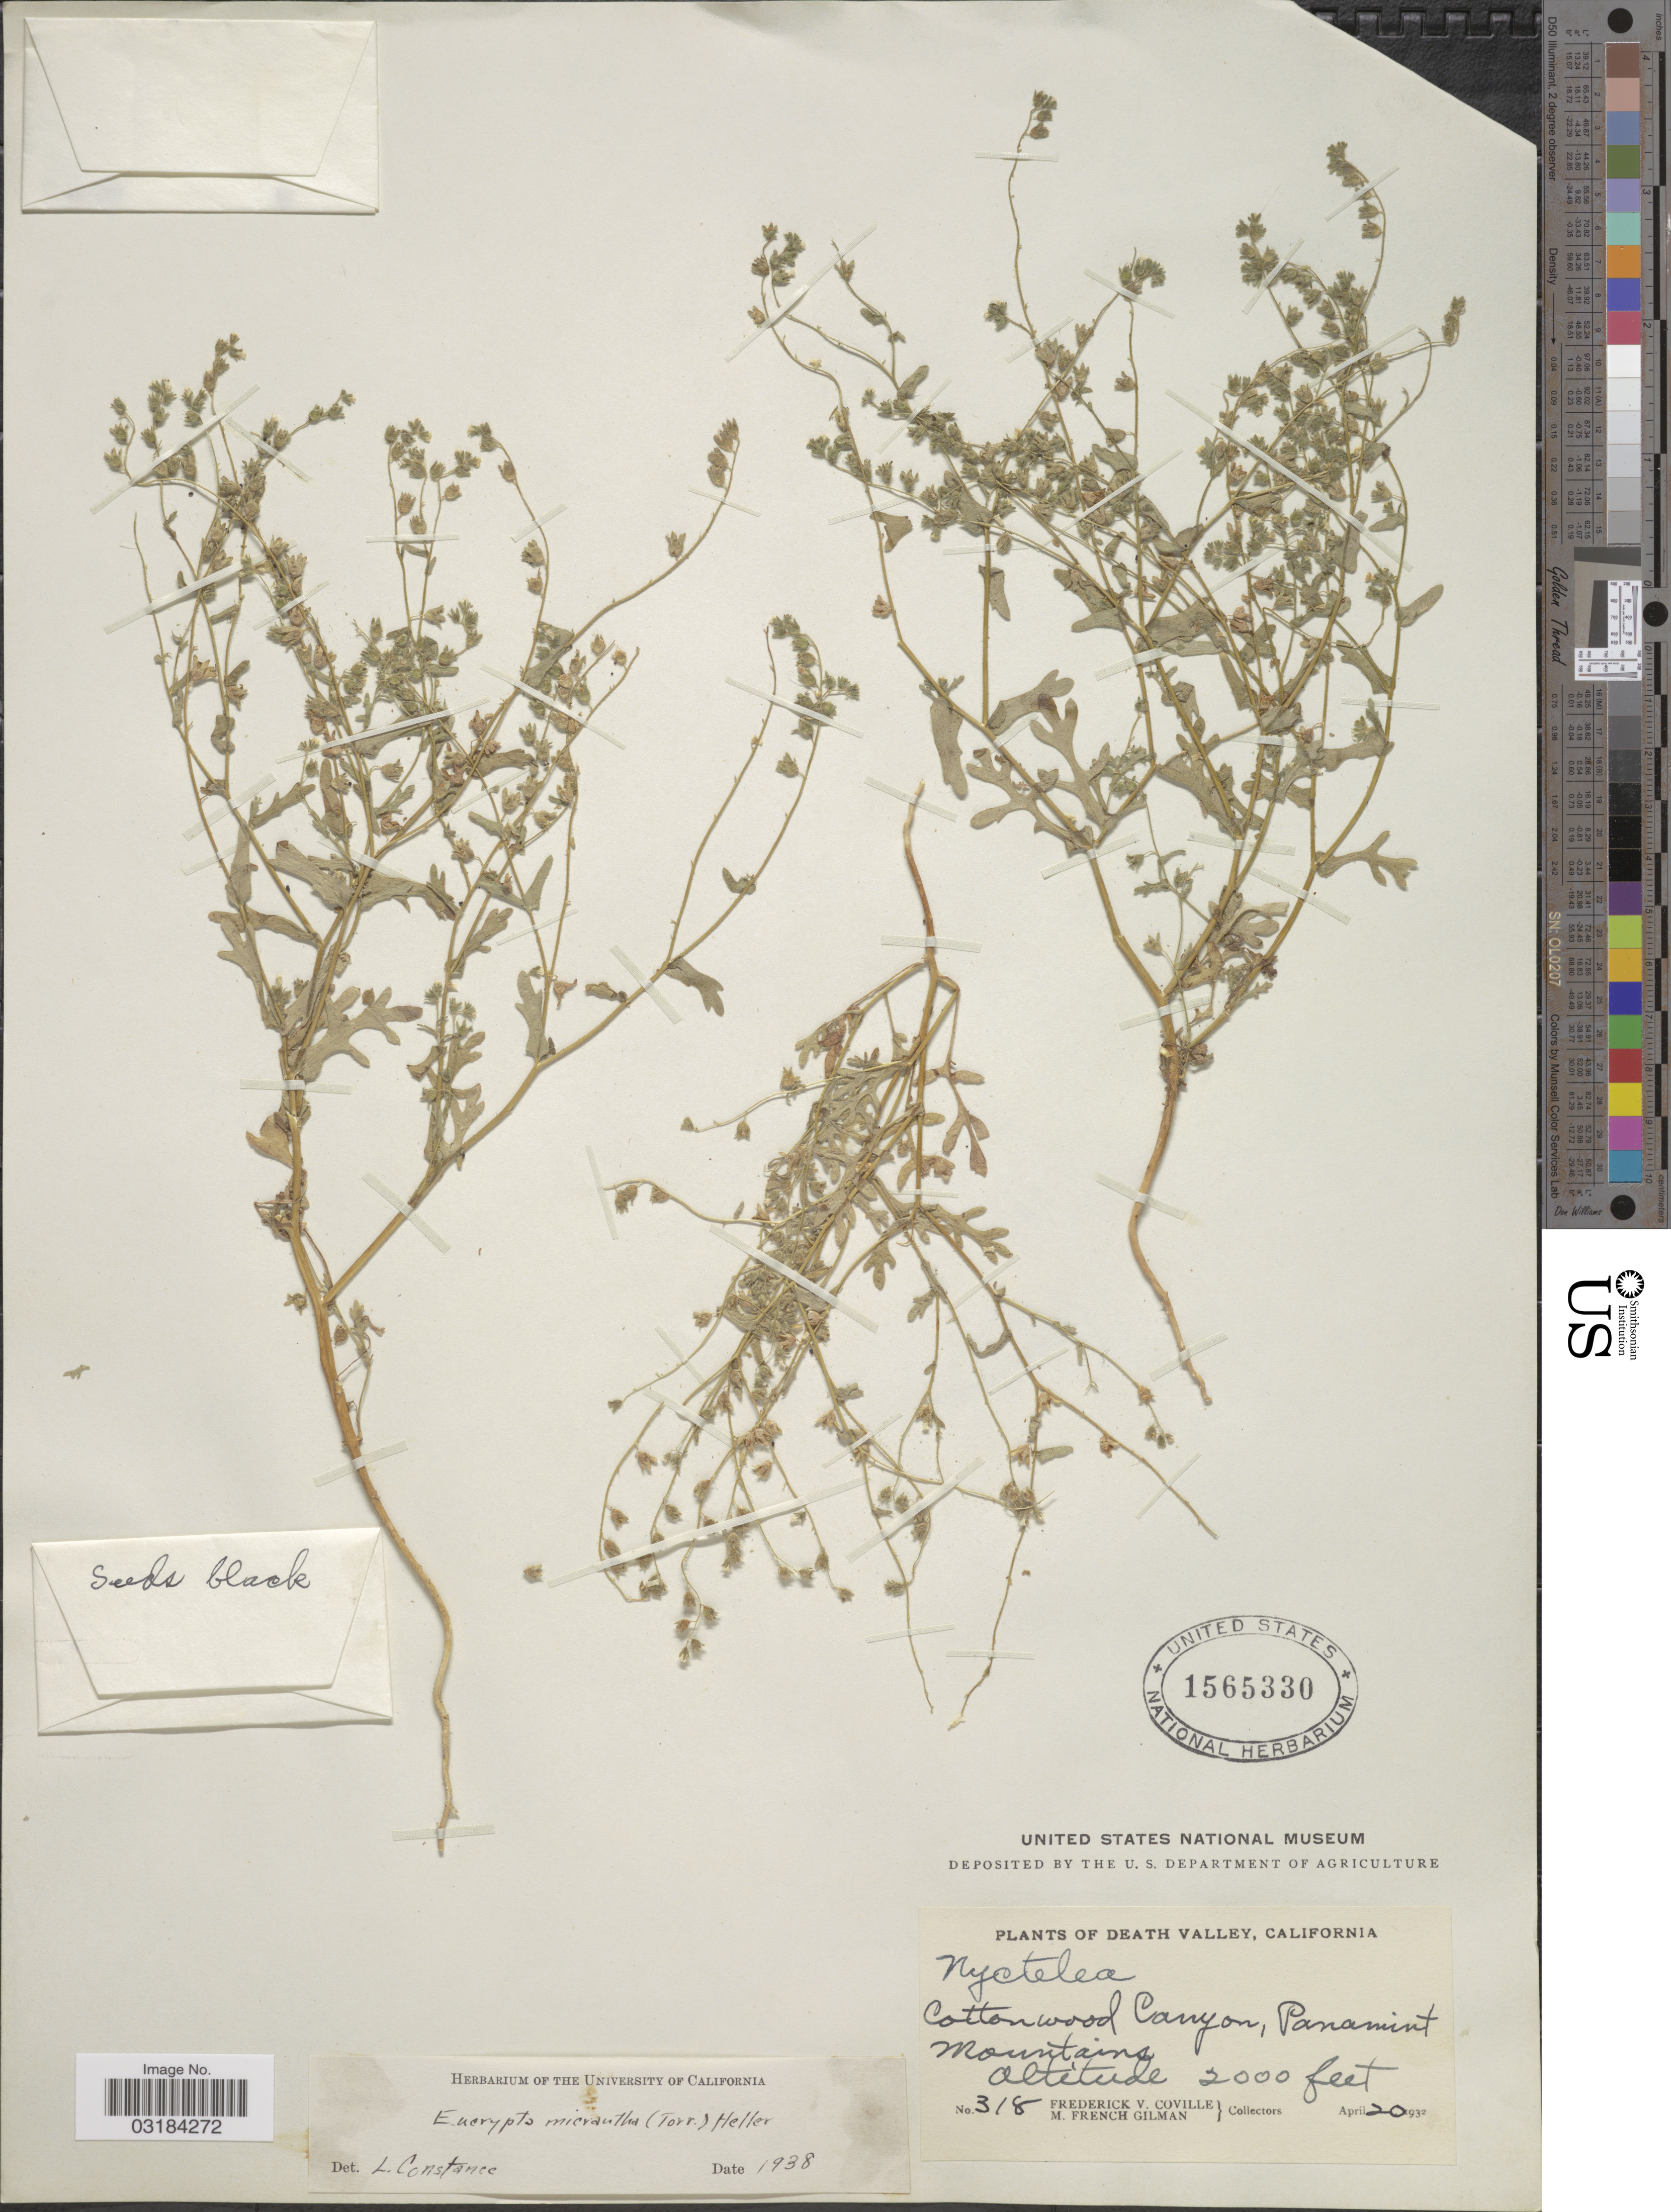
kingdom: Plantae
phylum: Tracheophyta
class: Magnoliopsida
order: Boraginales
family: Hydrophyllaceae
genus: Eucrypta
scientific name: Eucrypta micrantha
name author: (Torr.) A. Heller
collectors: F. V. Coville & M. F. Gilman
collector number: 318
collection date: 1932-04-20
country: United States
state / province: California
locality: Death Valley. Cottonwood Canyon, Panamint Mountains.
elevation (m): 610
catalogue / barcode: US 1565330